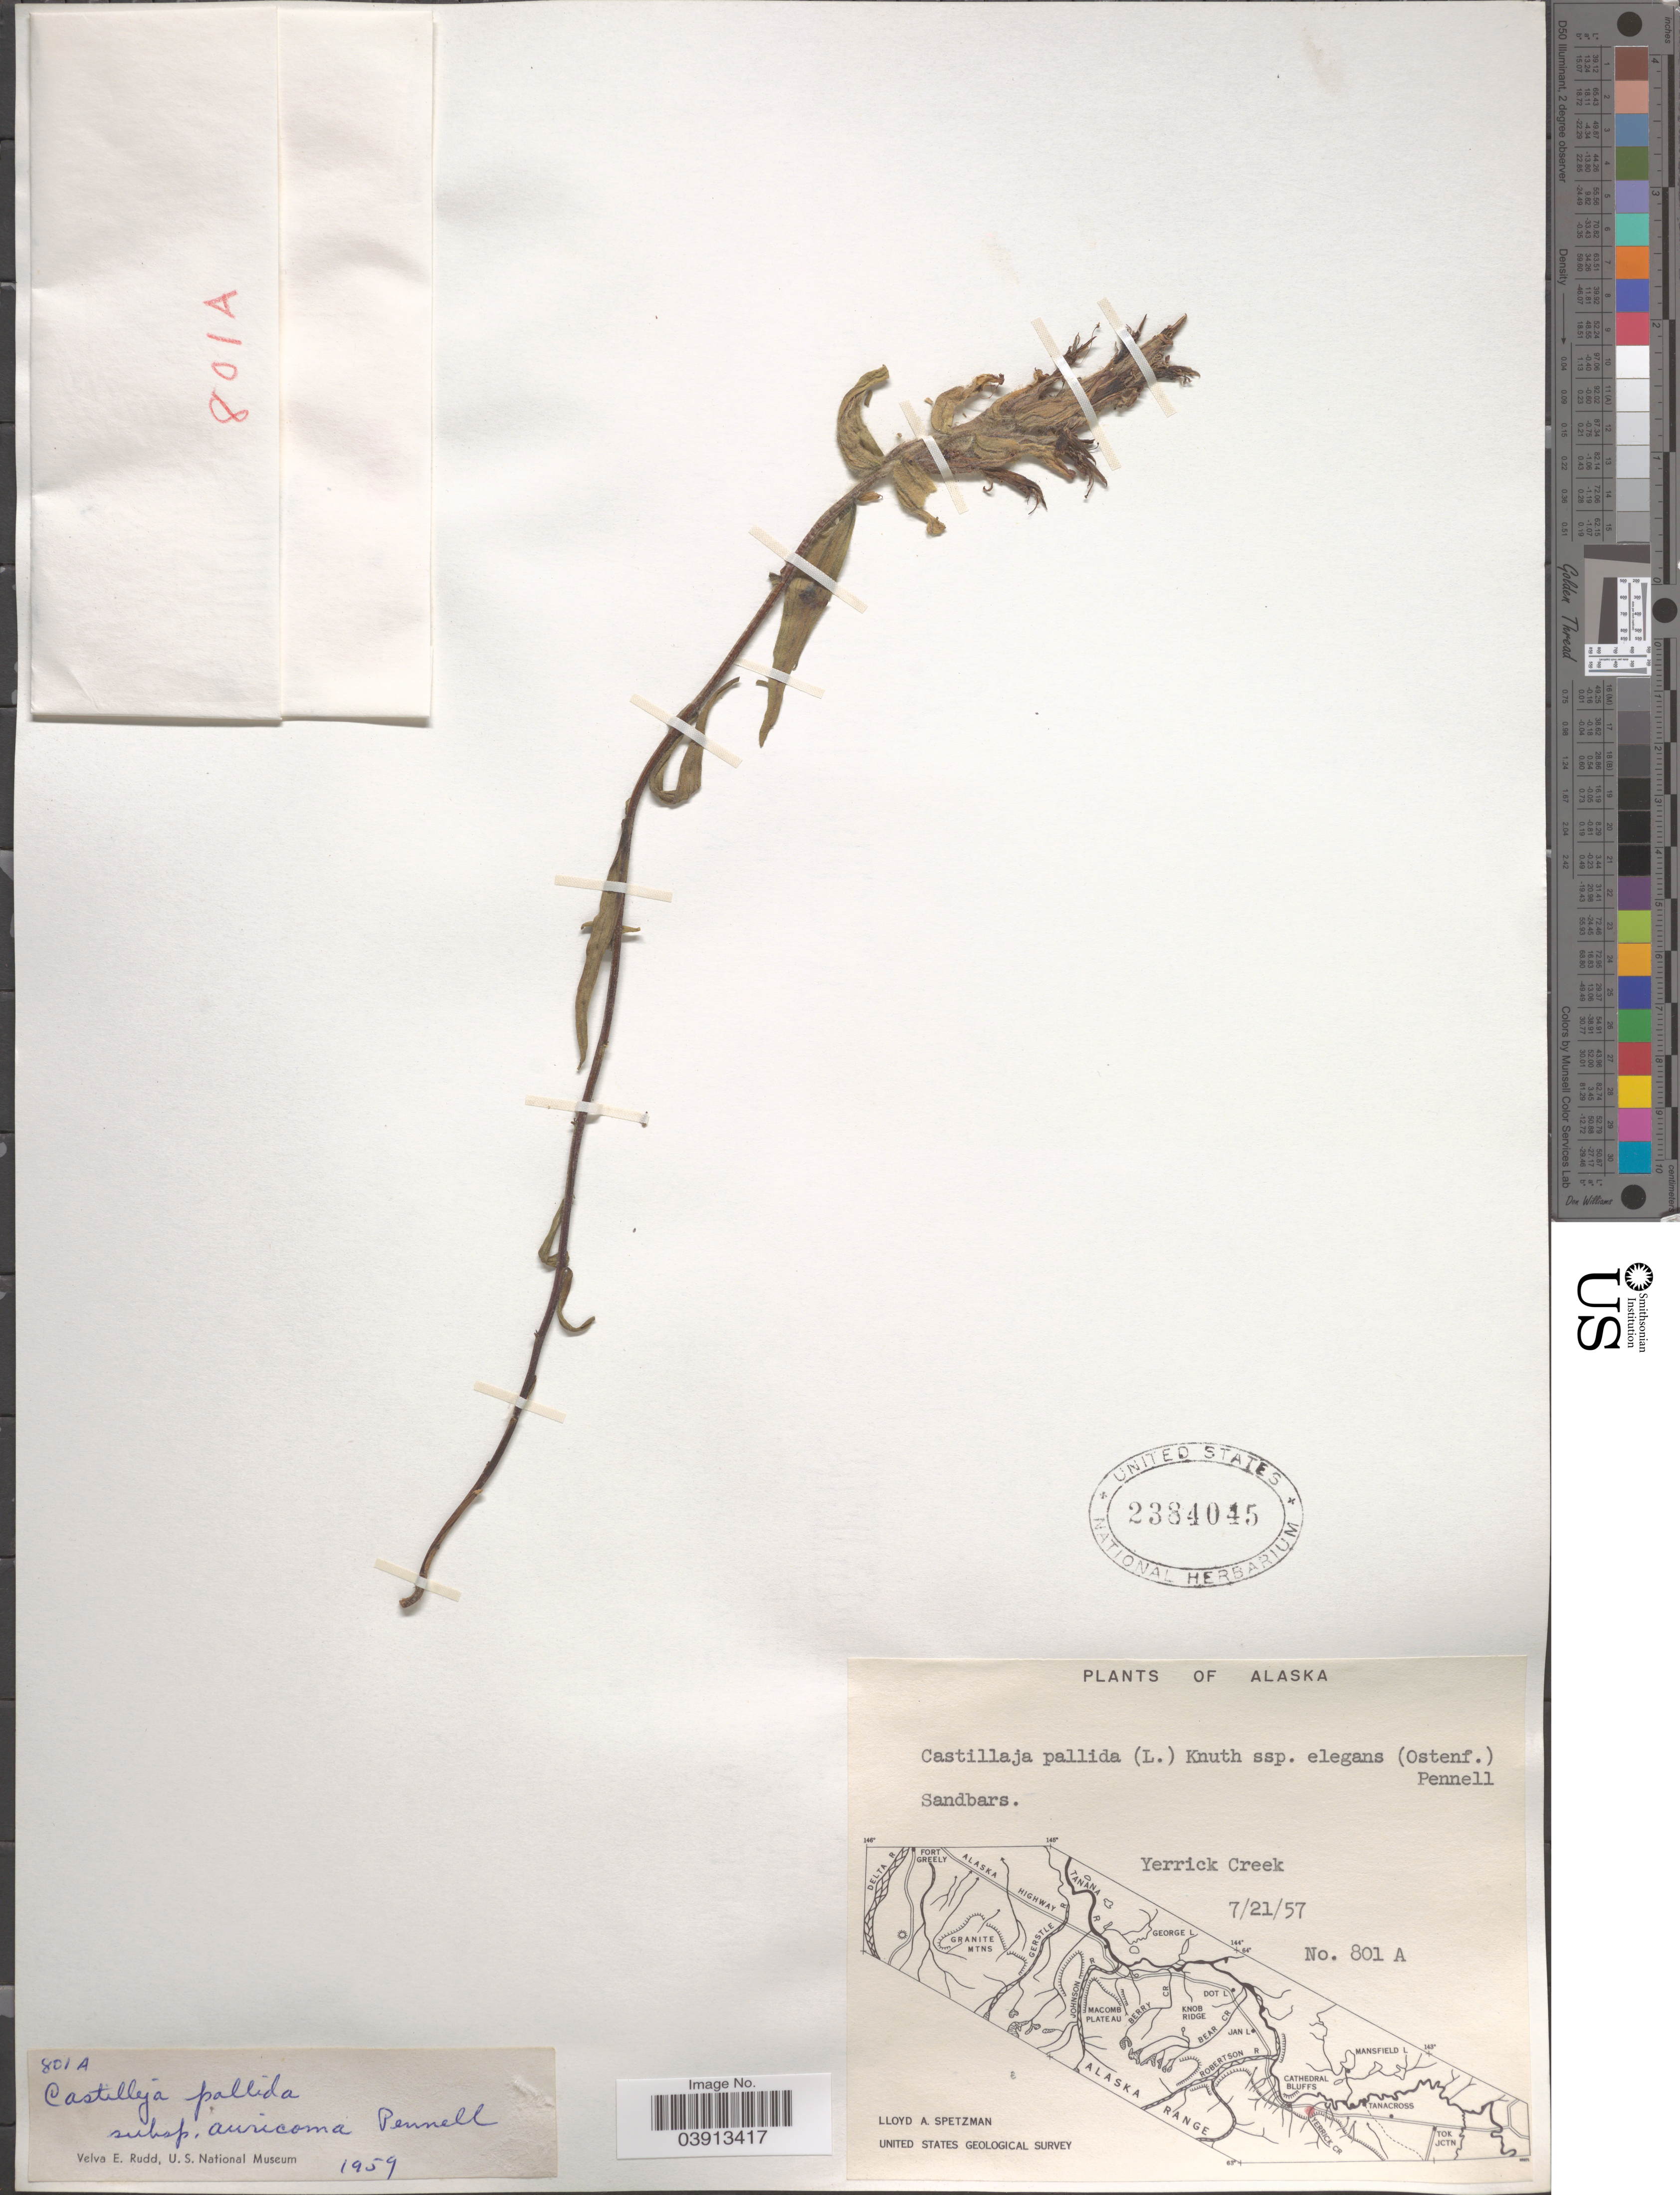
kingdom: Plantae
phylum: Tracheophyta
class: Magnoliopsida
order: Lamiales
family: Orobanchaceae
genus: Castilleja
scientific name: Castilleja pallida var. elegans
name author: (Malte) Pennell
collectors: L. Spetzman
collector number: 801 A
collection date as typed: Transcribed d/m/y: 21/7/57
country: United States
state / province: Alaska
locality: Yerrick Creek.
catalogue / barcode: US 2384045